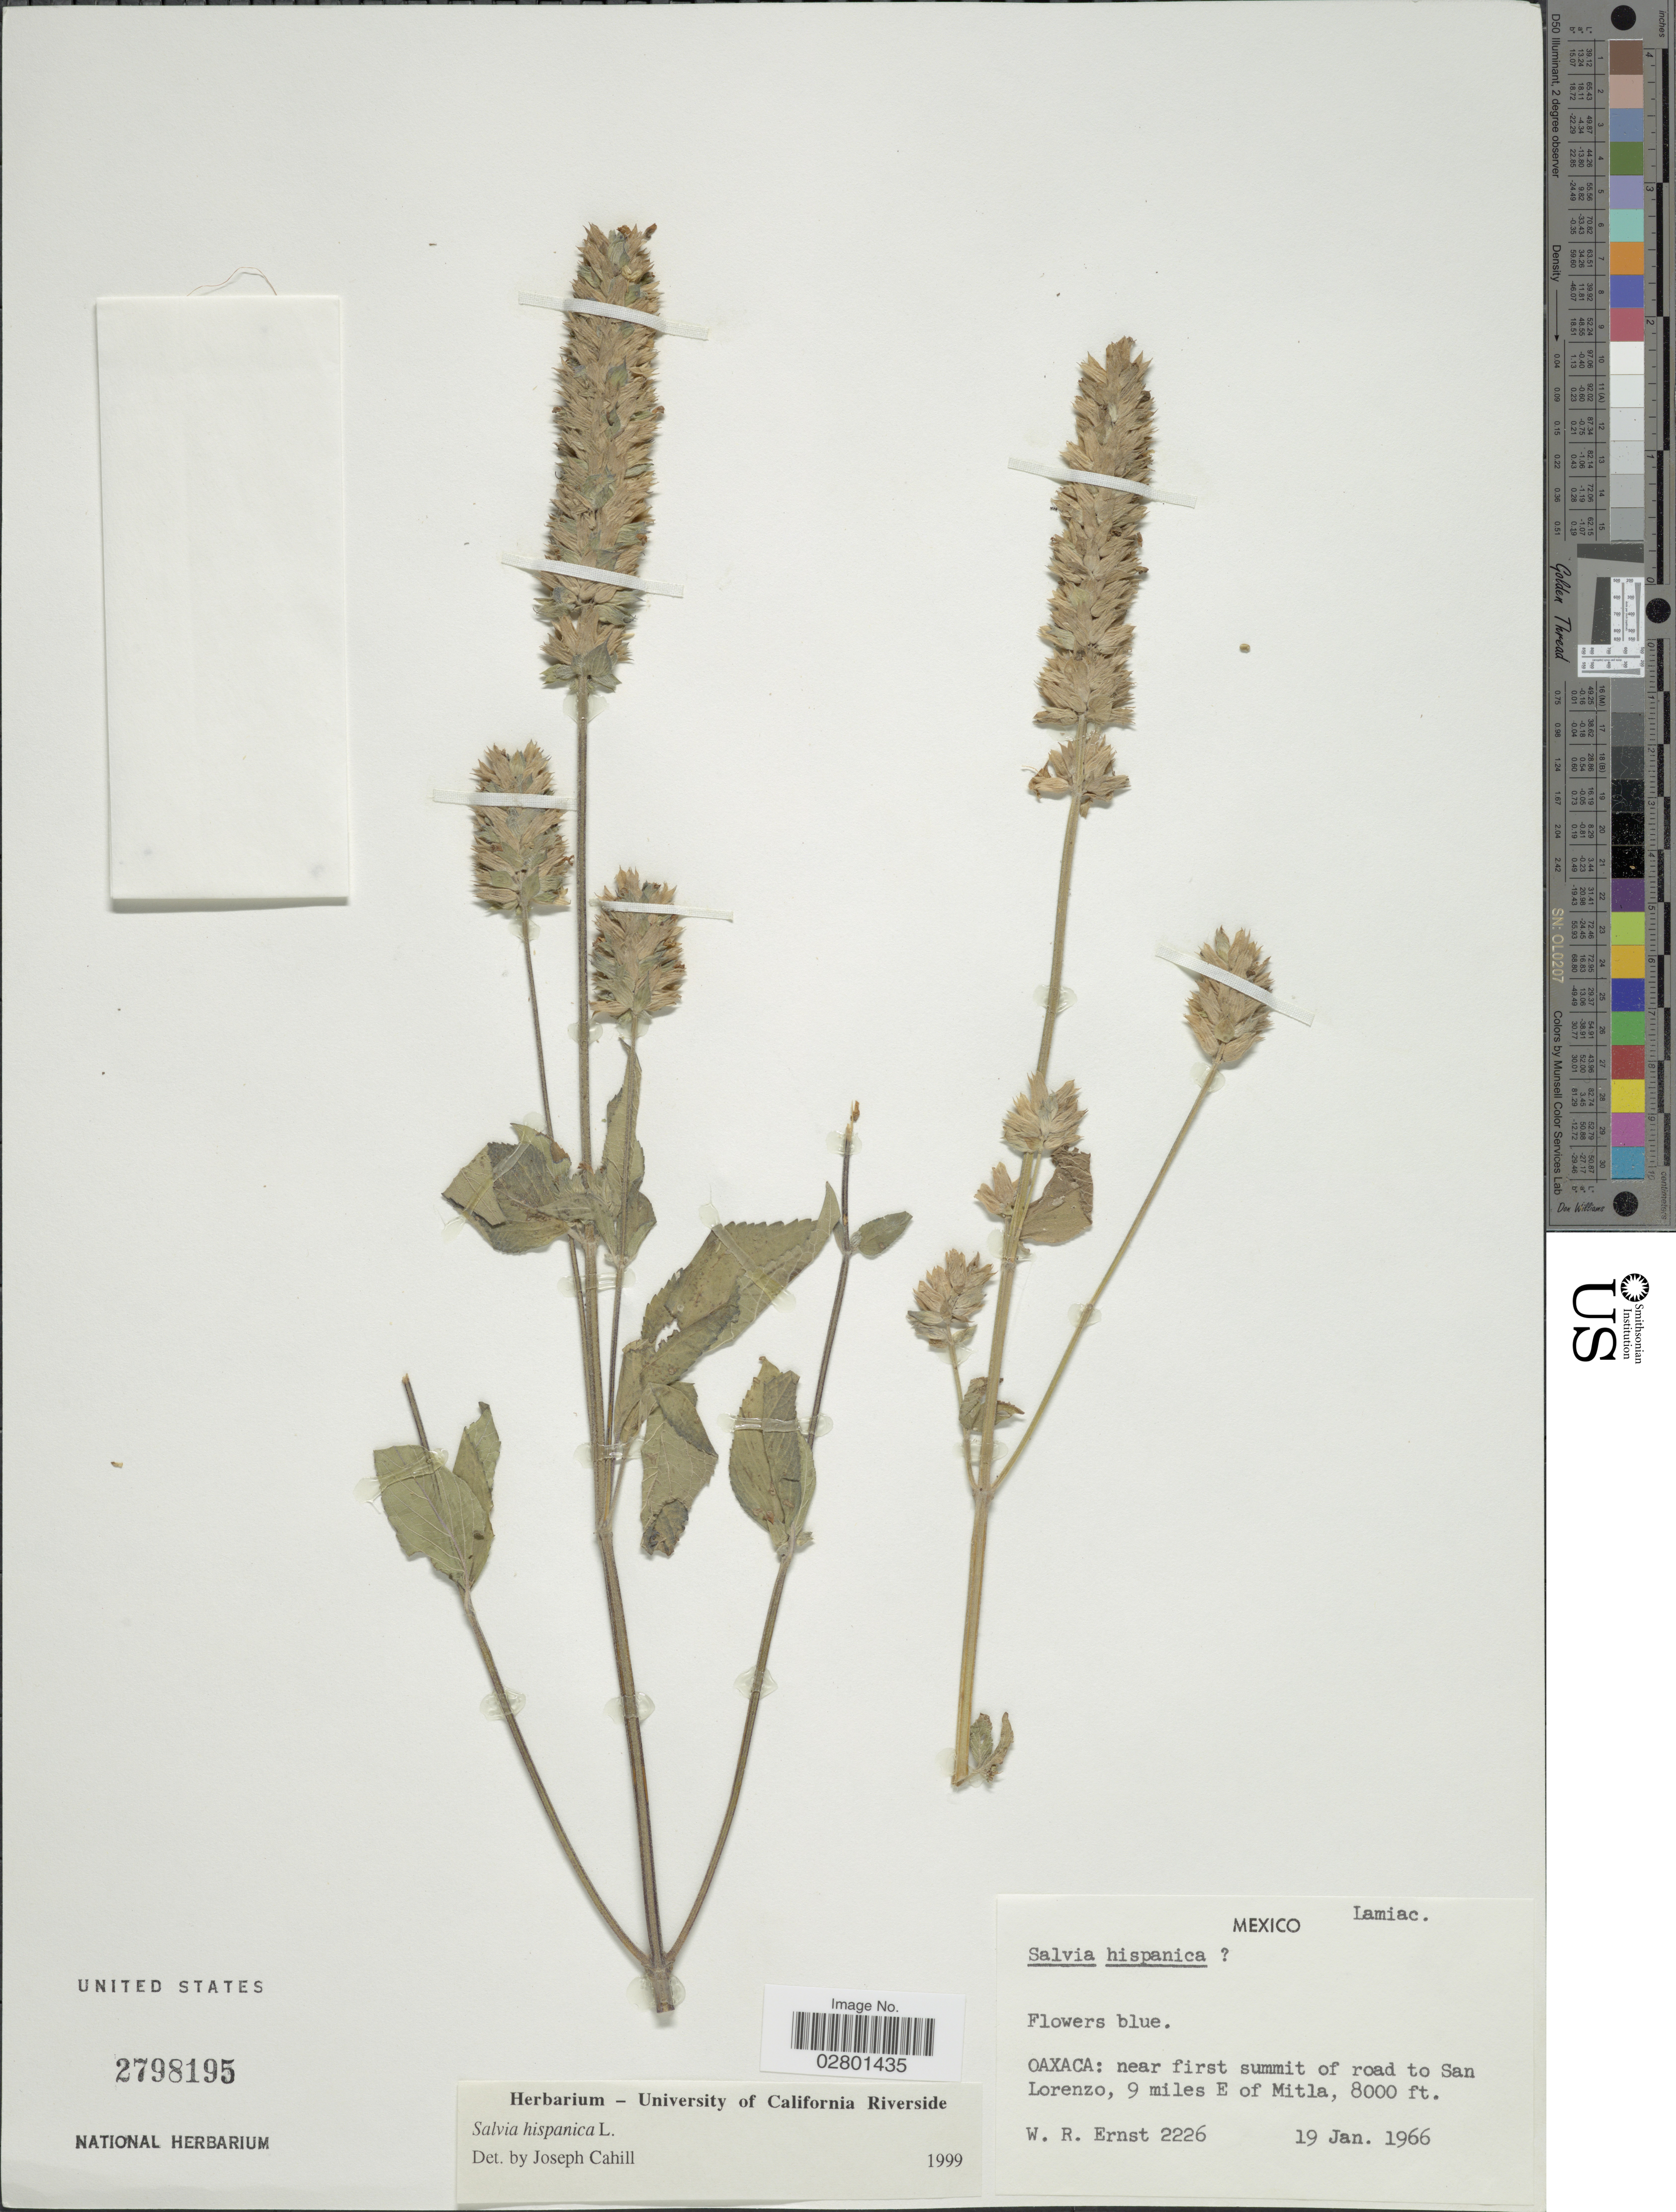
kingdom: Plantae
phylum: Tracheophyta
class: Magnoliopsida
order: Lamiales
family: Lamiaceae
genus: Salvia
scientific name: Salvia hispanica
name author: L.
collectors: W. R. Ernst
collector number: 2226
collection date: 1966-01-19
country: Mexico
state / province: Oaxaca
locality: Near first summit of road to San Lorenzo, 9 miles E Mitla.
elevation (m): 2438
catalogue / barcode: US 2798195